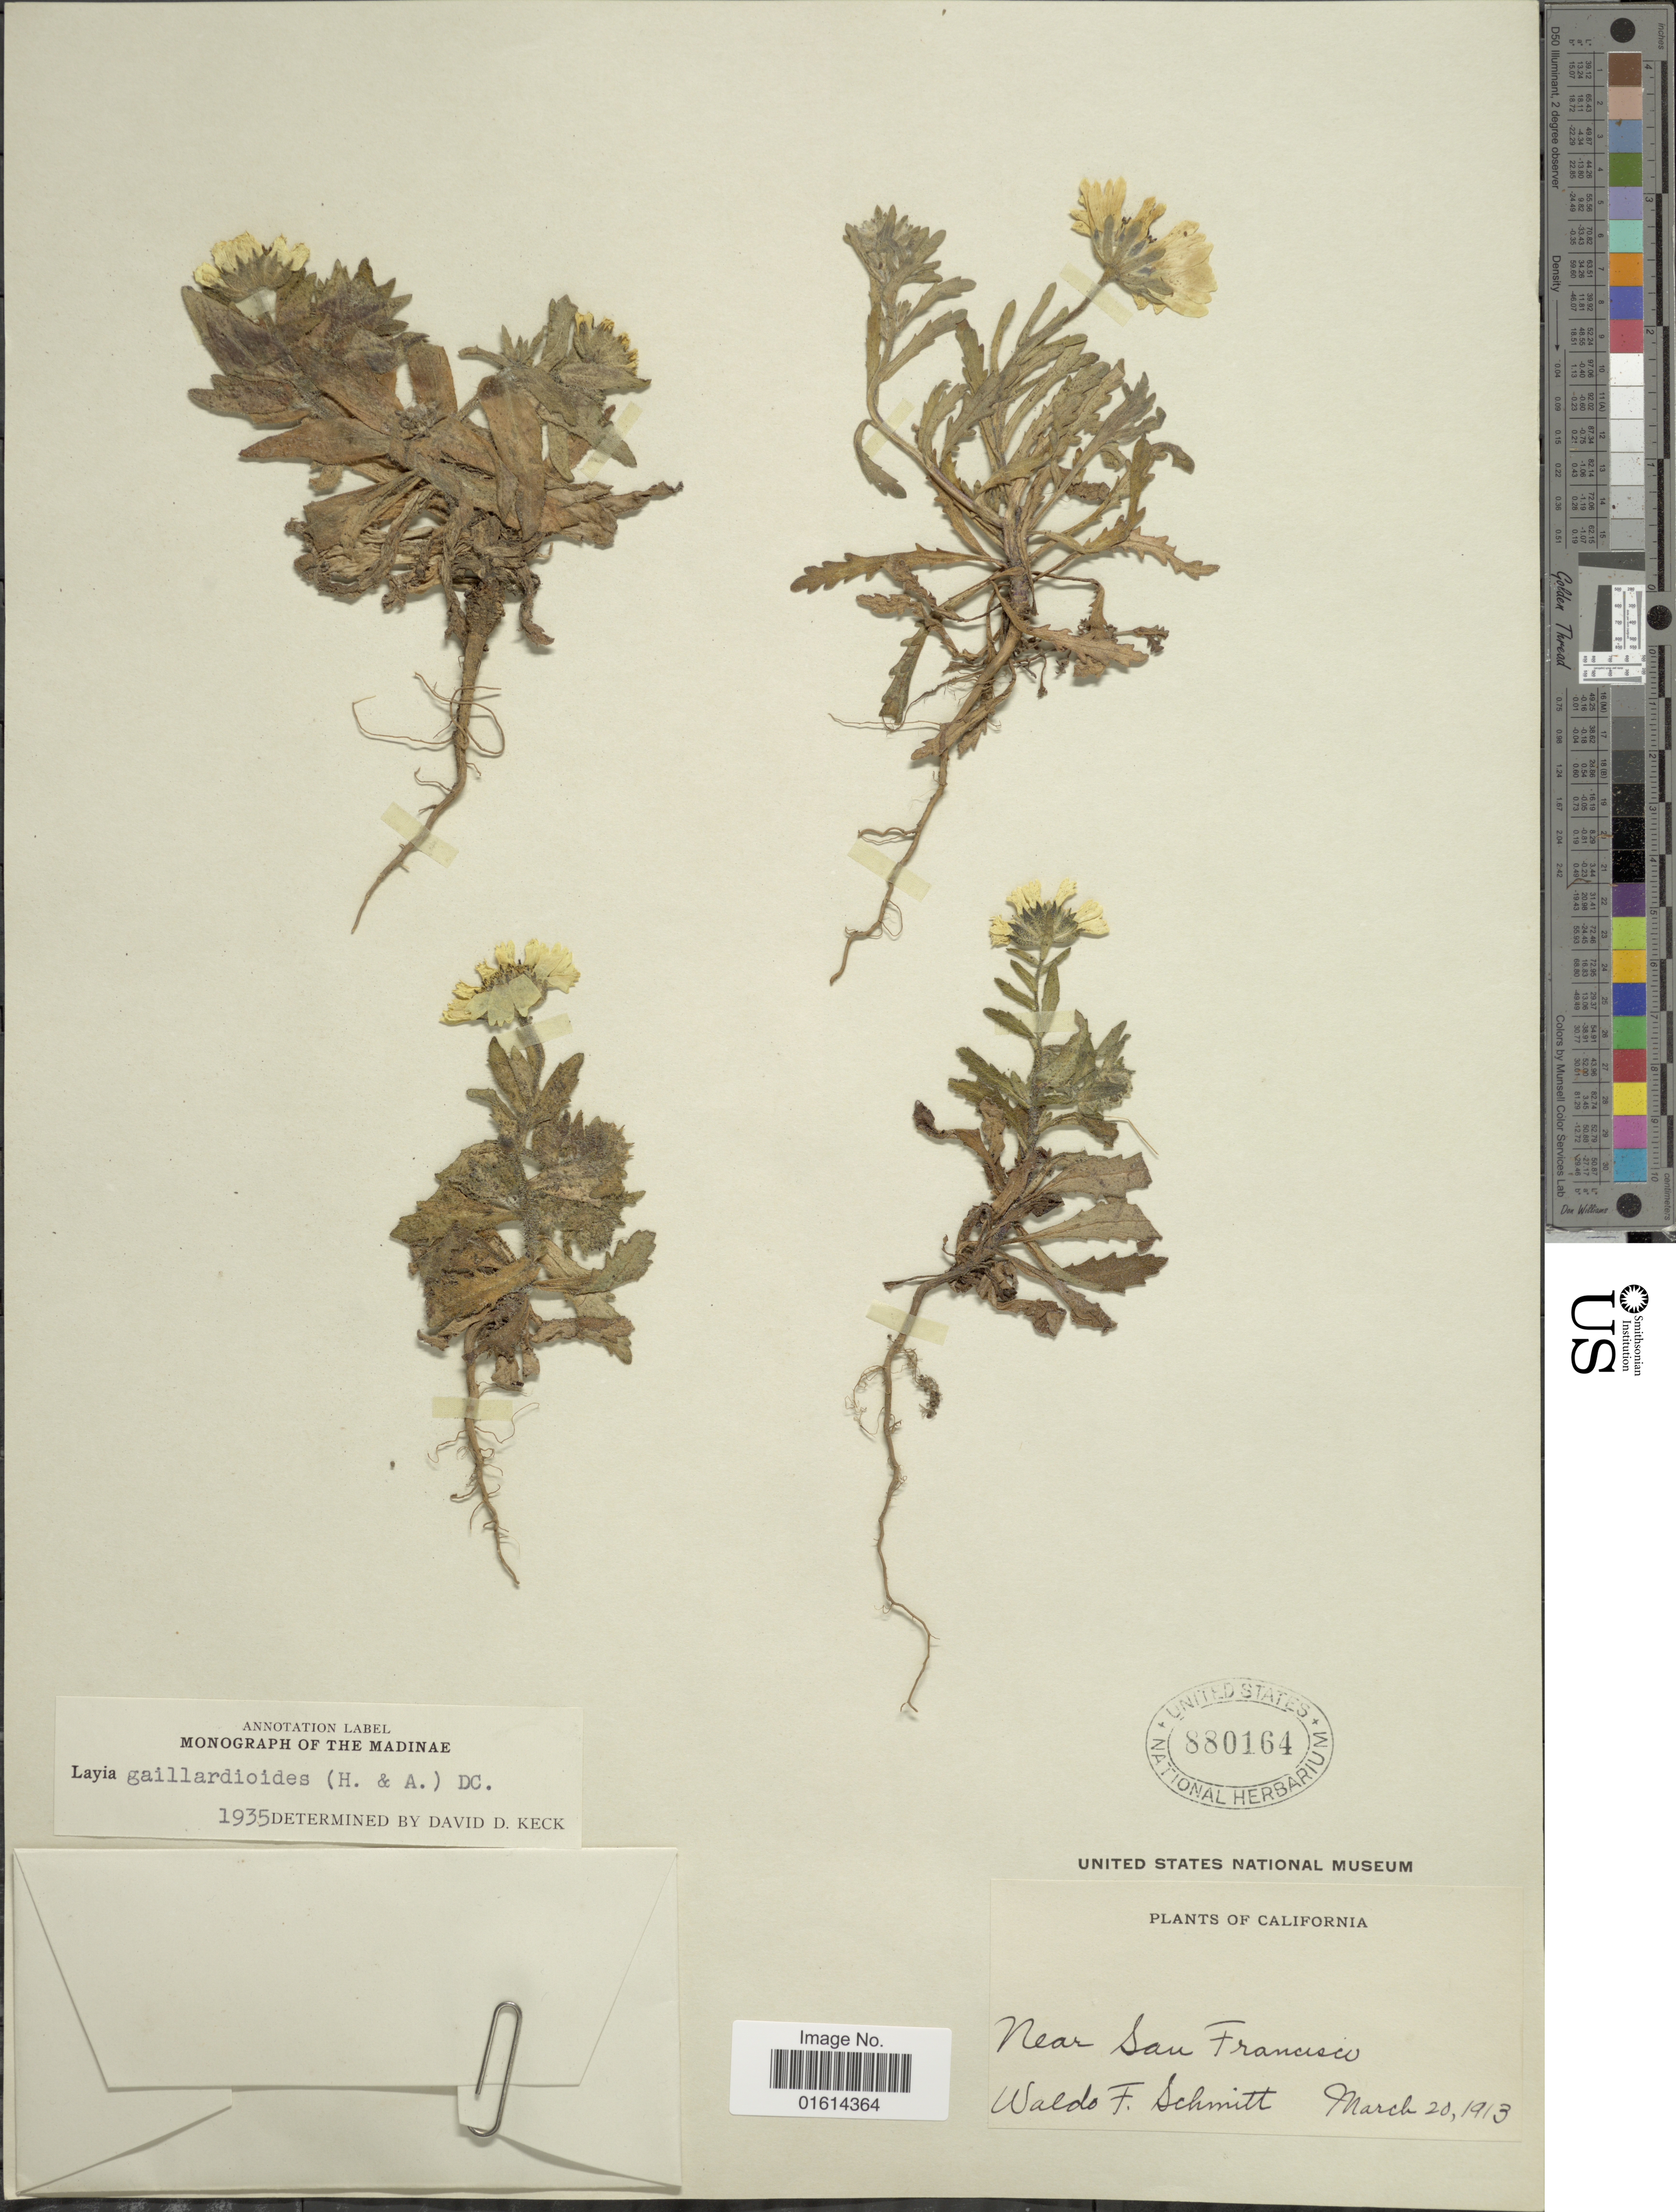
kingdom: Plantae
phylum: Tracheophyta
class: Magnoliopsida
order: Asterales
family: Asteraceae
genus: Layia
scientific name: Layia gaillardioides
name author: (Hook. & Arn.) DC.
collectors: W. F. Schmitt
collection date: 1913-03-20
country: United States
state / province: California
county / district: San Francisco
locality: Near San Francisco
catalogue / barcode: US 880164